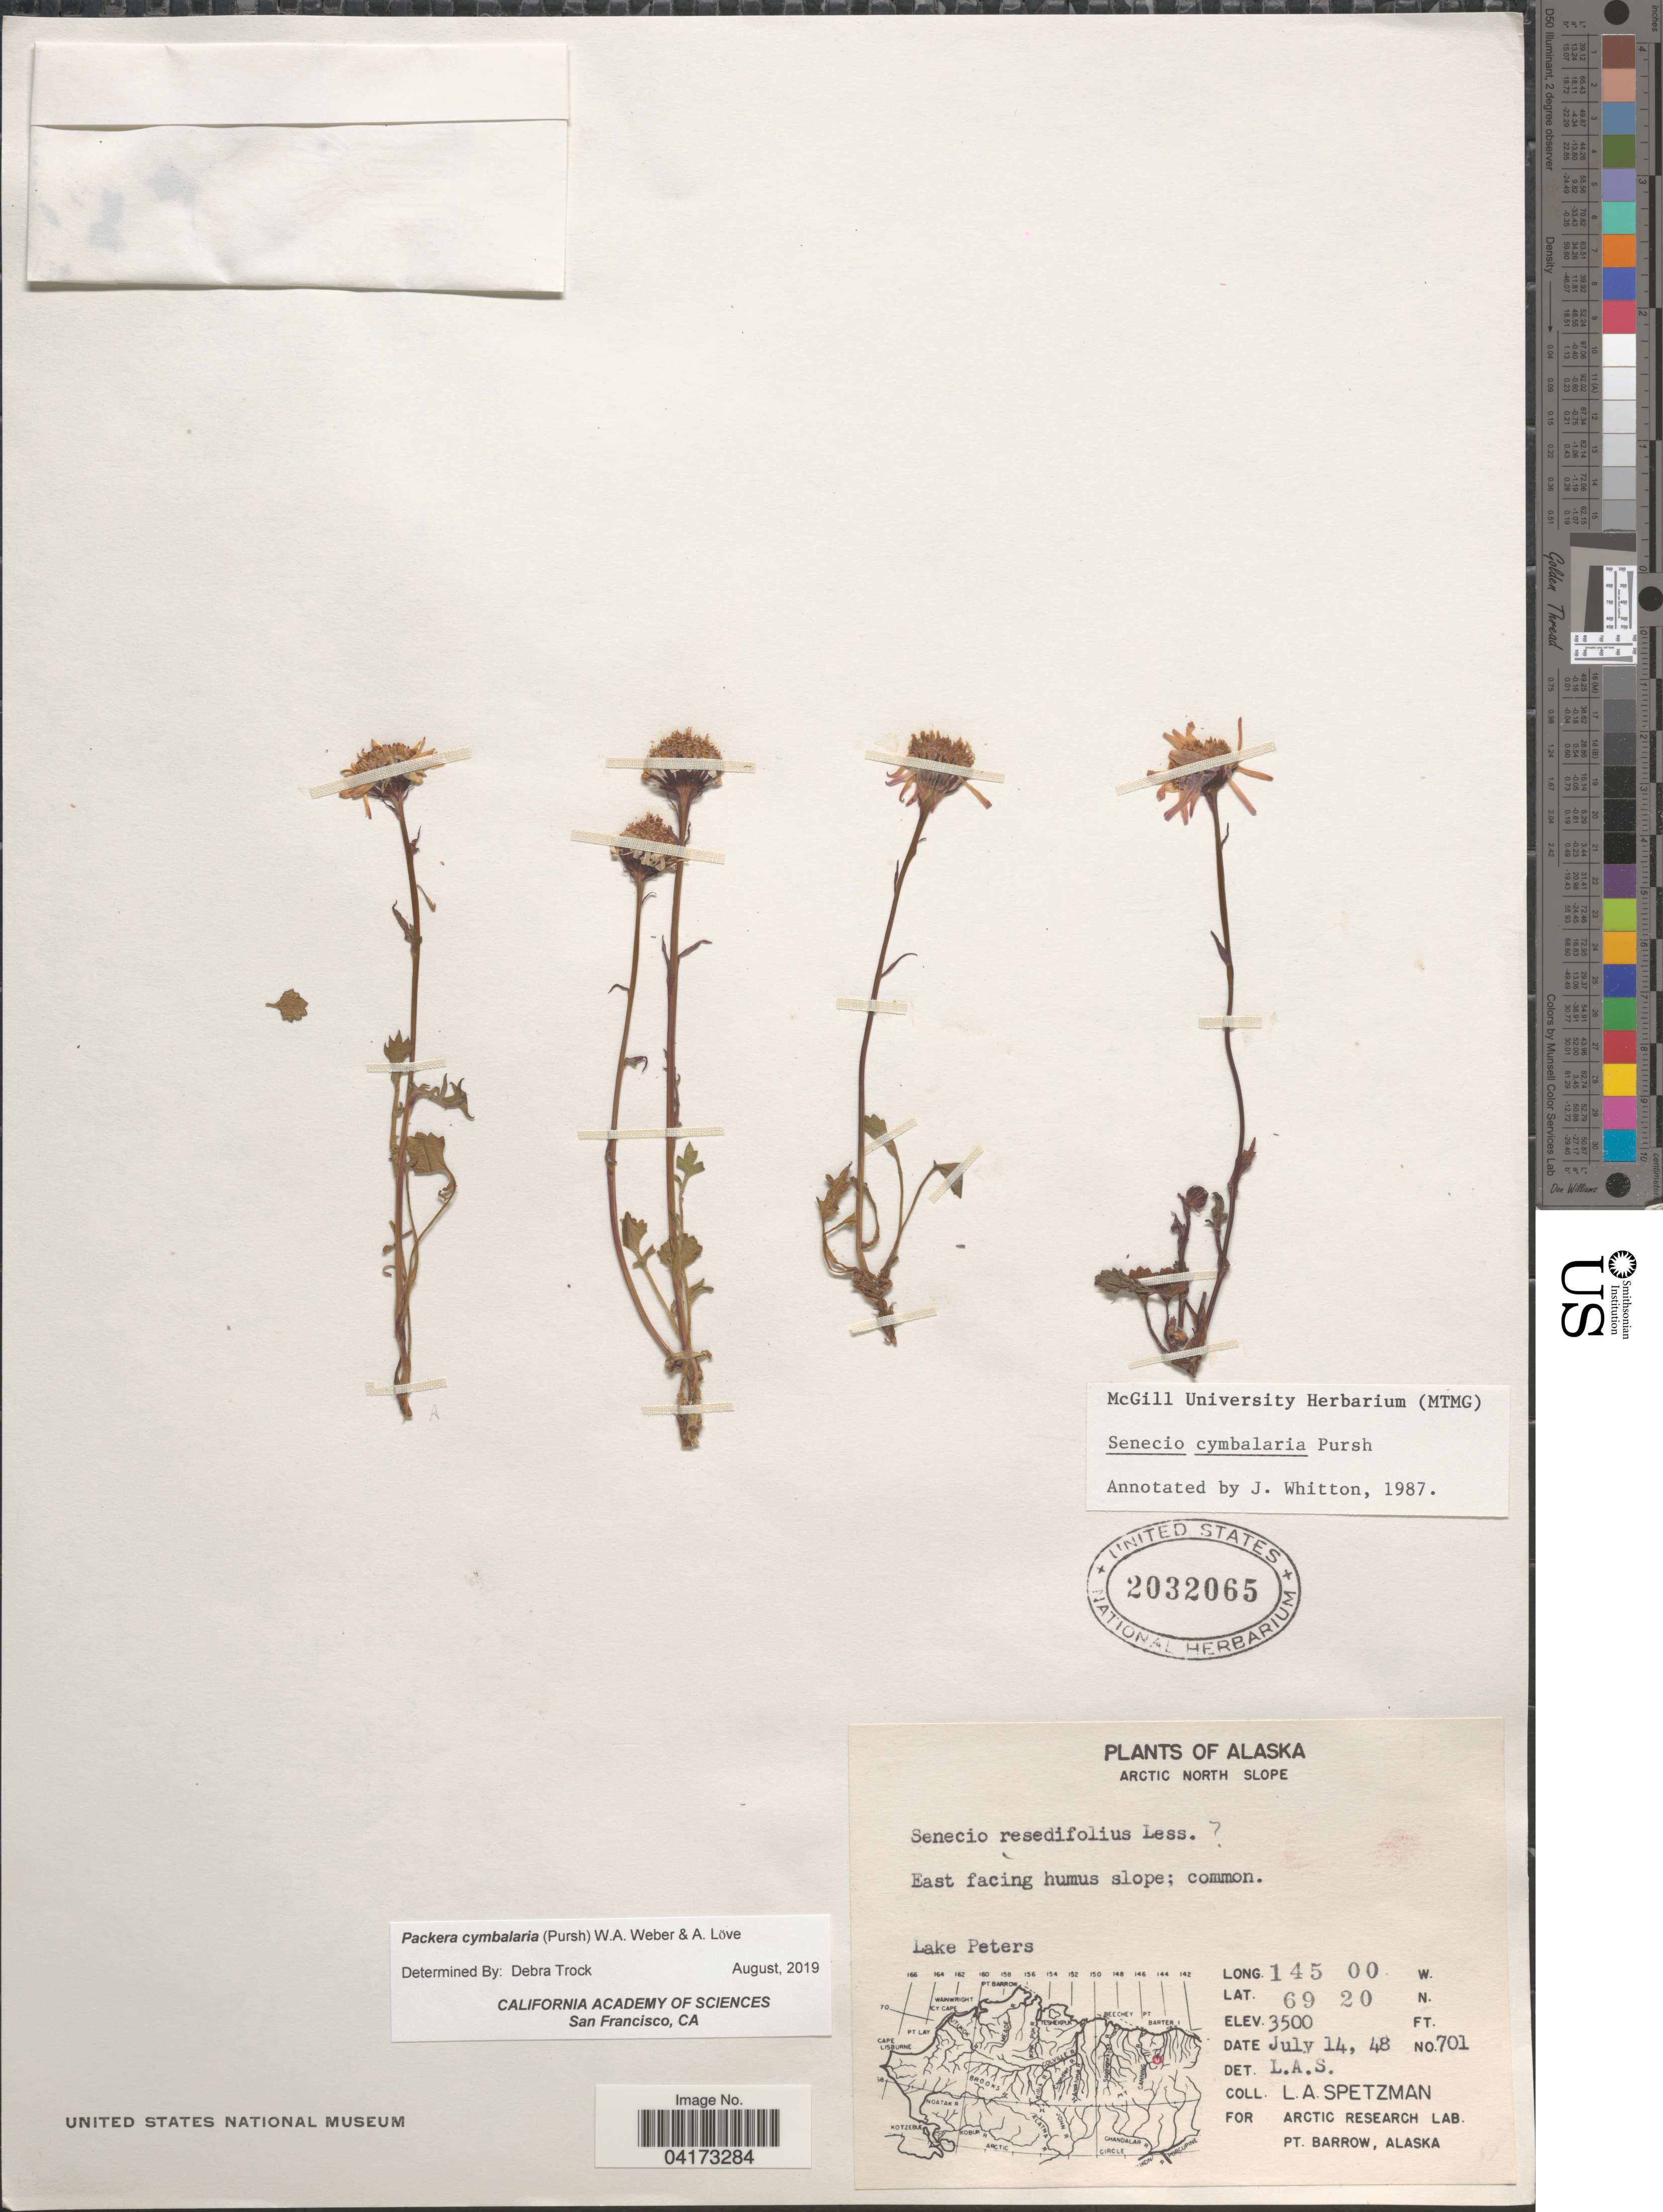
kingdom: Plantae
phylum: Tracheophyta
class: Magnoliopsida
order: Asterales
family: Asteraceae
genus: Packera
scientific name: Packera cymbalaria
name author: (Pursh) W.A. Weber & Á. Löve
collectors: L. Spetzman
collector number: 701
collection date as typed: Transcribed d/m/y: 14/7/48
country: United States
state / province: Alaska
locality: Arctic North Slope. Lake Peters.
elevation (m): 1067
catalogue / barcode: US 2032065